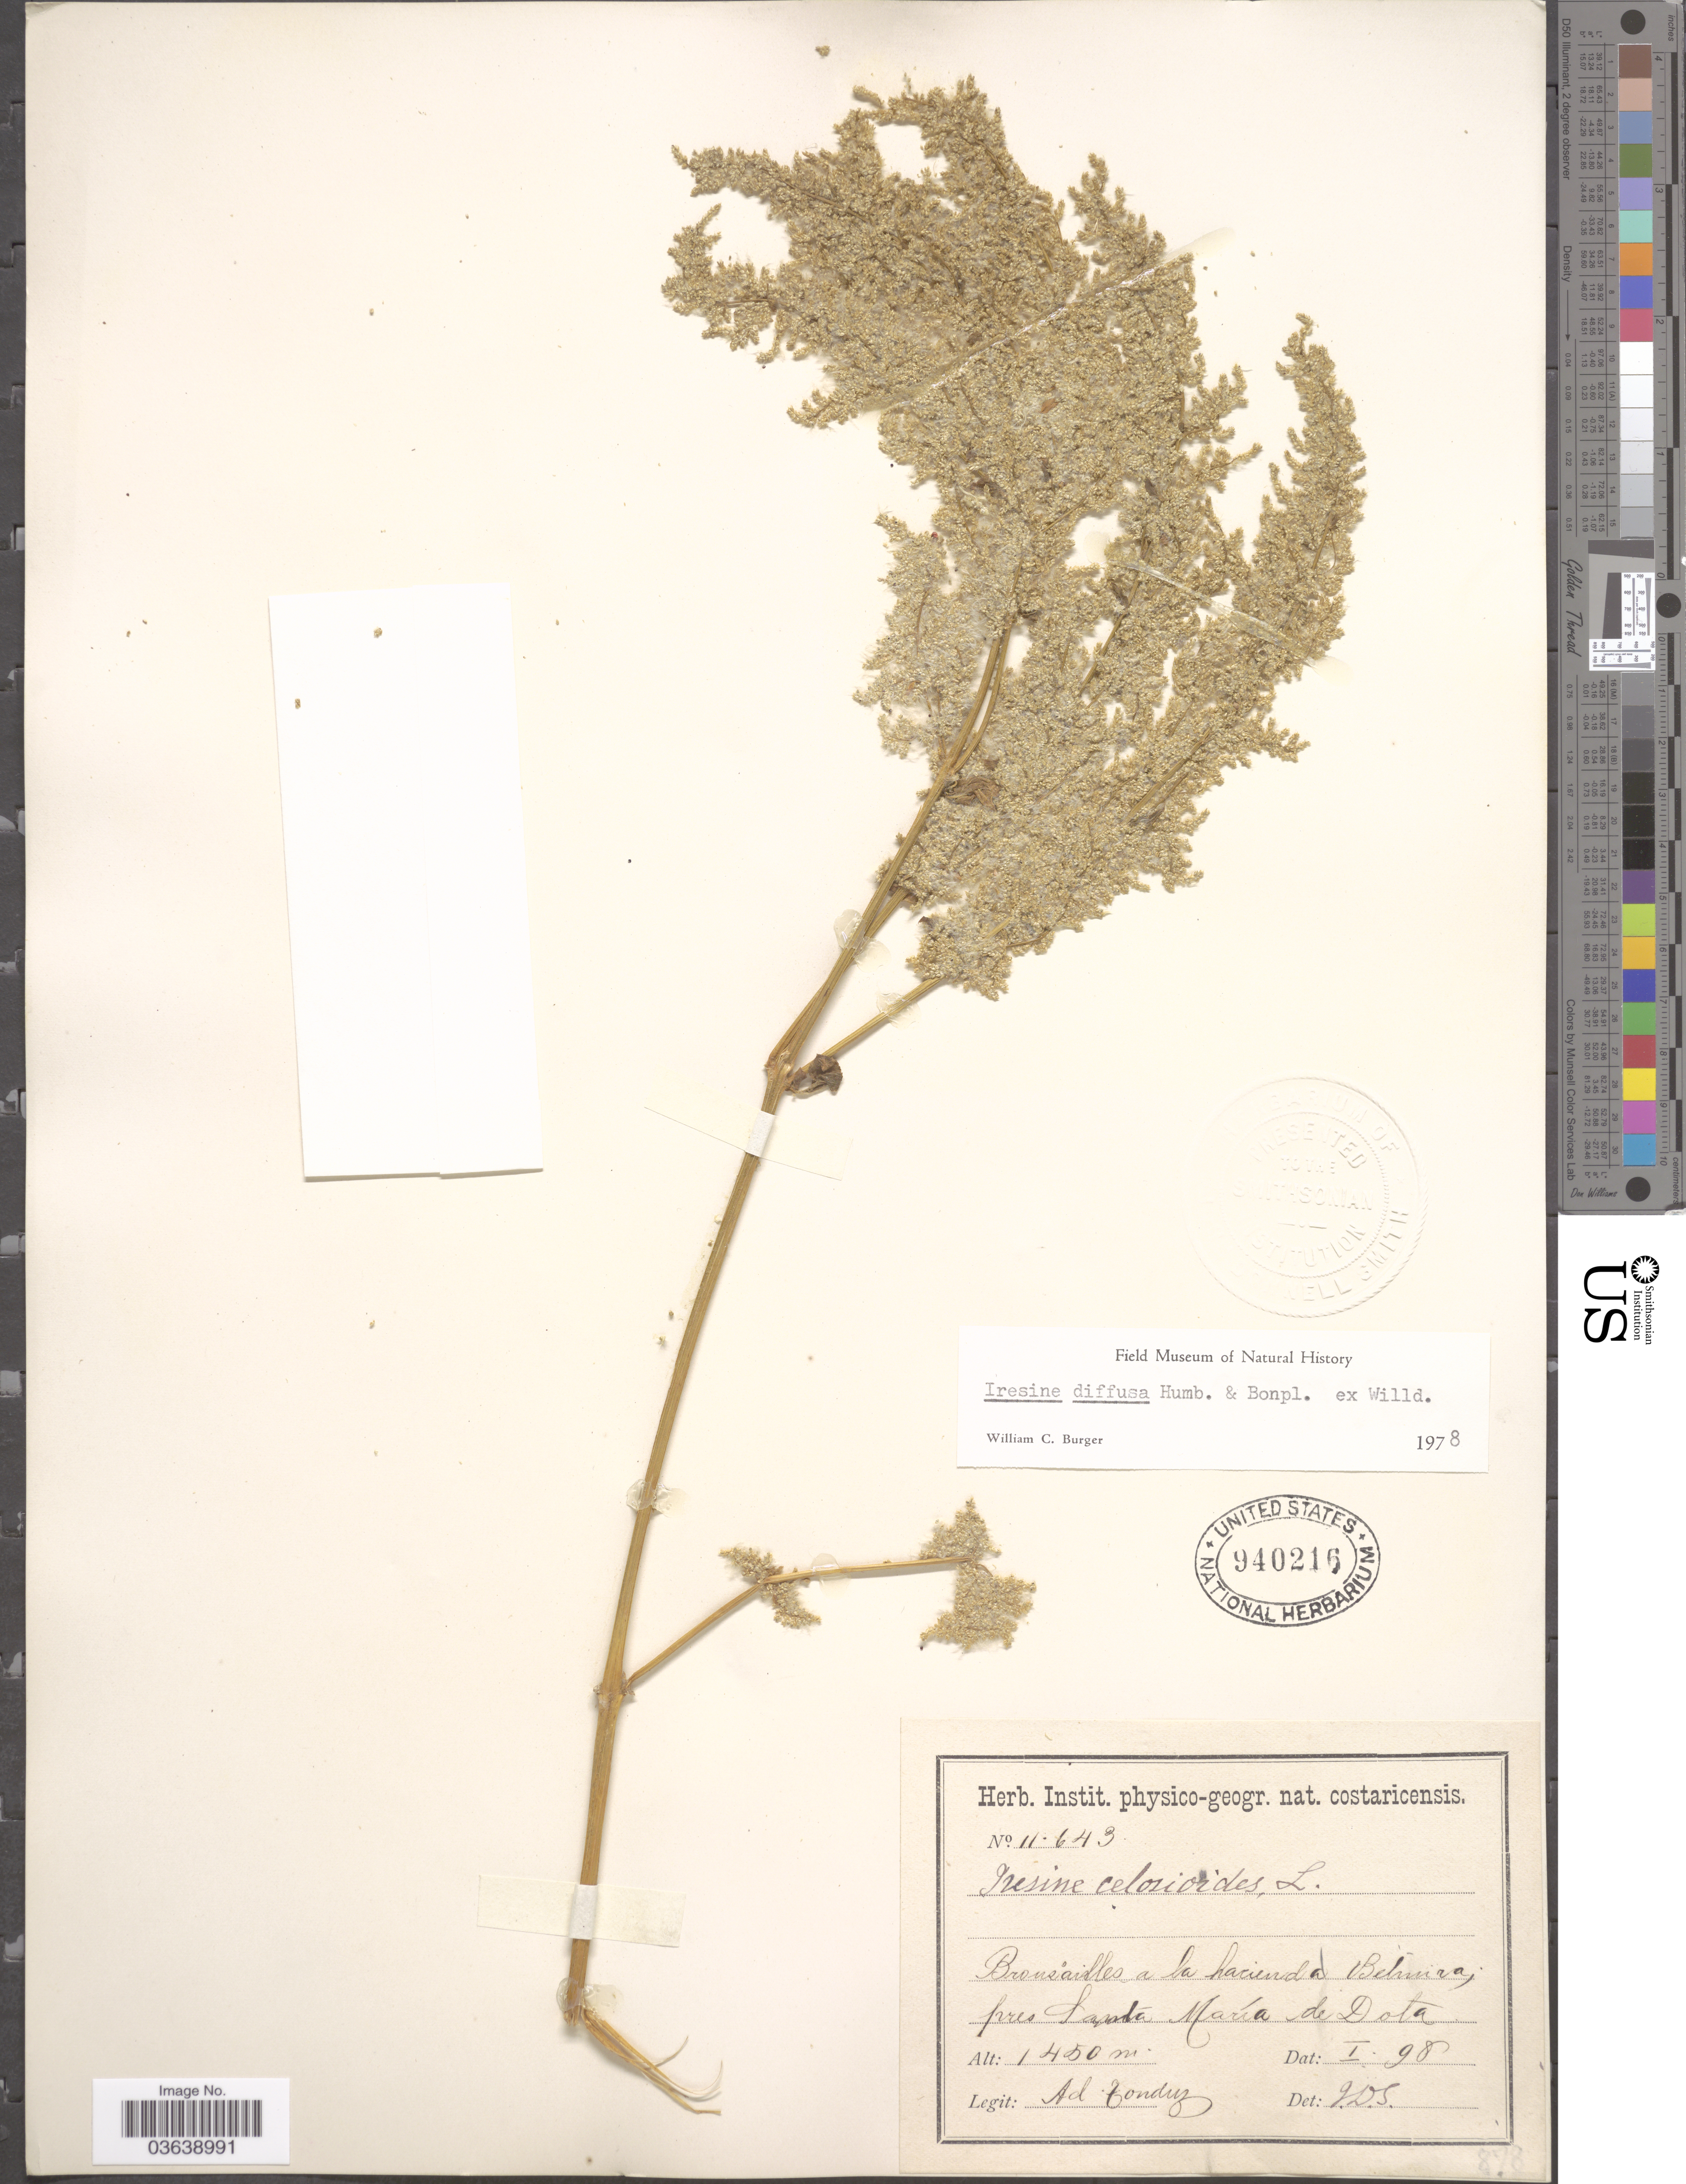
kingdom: Plantae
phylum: Tracheophyta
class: Magnoliopsida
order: Caryophyllales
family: Amaranthaceae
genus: Iresine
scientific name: Iresine celosia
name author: L.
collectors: A. Tonduz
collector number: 11643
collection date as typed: Transcribed d/m/y: /1/98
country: Costa Rica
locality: Brousailles a la hacienda Belmira, pres Santa María de Dota.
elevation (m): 1450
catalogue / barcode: US 940216